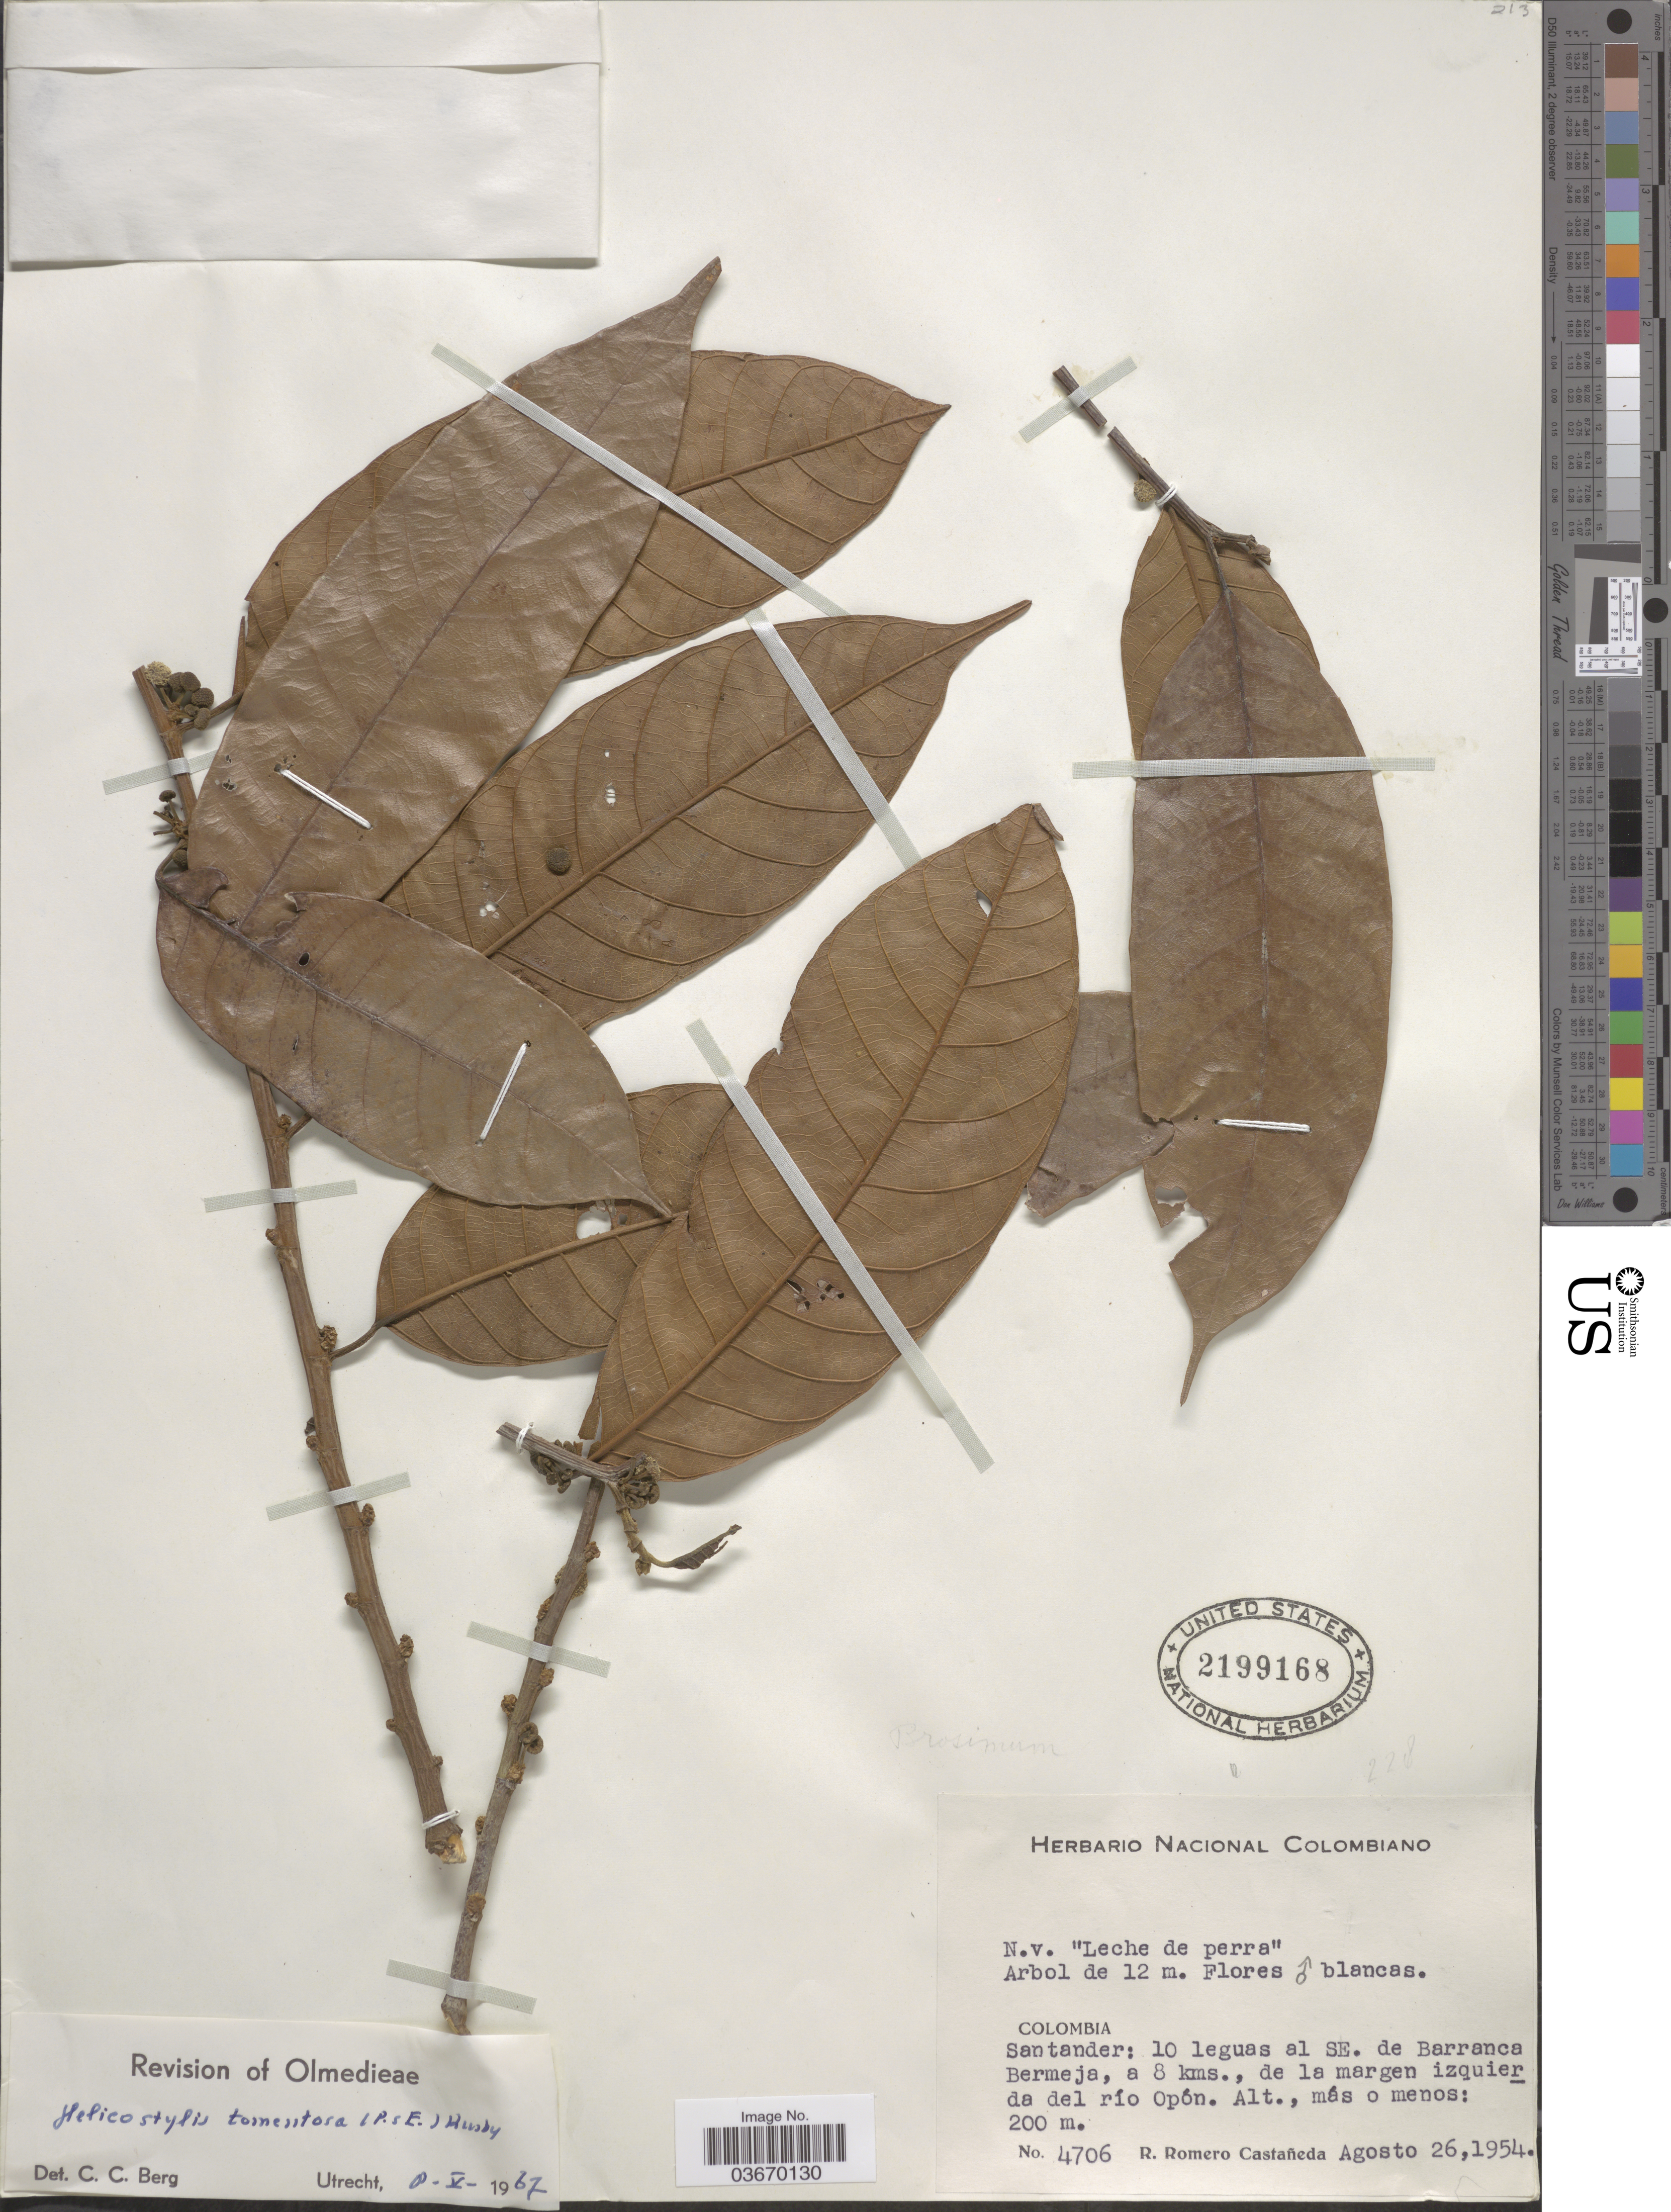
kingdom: Plantae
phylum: Tracheophyta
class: Magnoliopsida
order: Rosales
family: Moraceae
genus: Helicostylis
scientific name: Helicostylis tomentosa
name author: (Poepp. & Endl.) Rusby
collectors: R. Romero Castañeda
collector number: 4706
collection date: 1954-08-26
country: Colombia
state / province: Santander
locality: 10 leguas al SE. de Barranca Bermeja, a 8 kms., de la margen izquierda del río Opón.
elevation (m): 200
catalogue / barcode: US 2199168